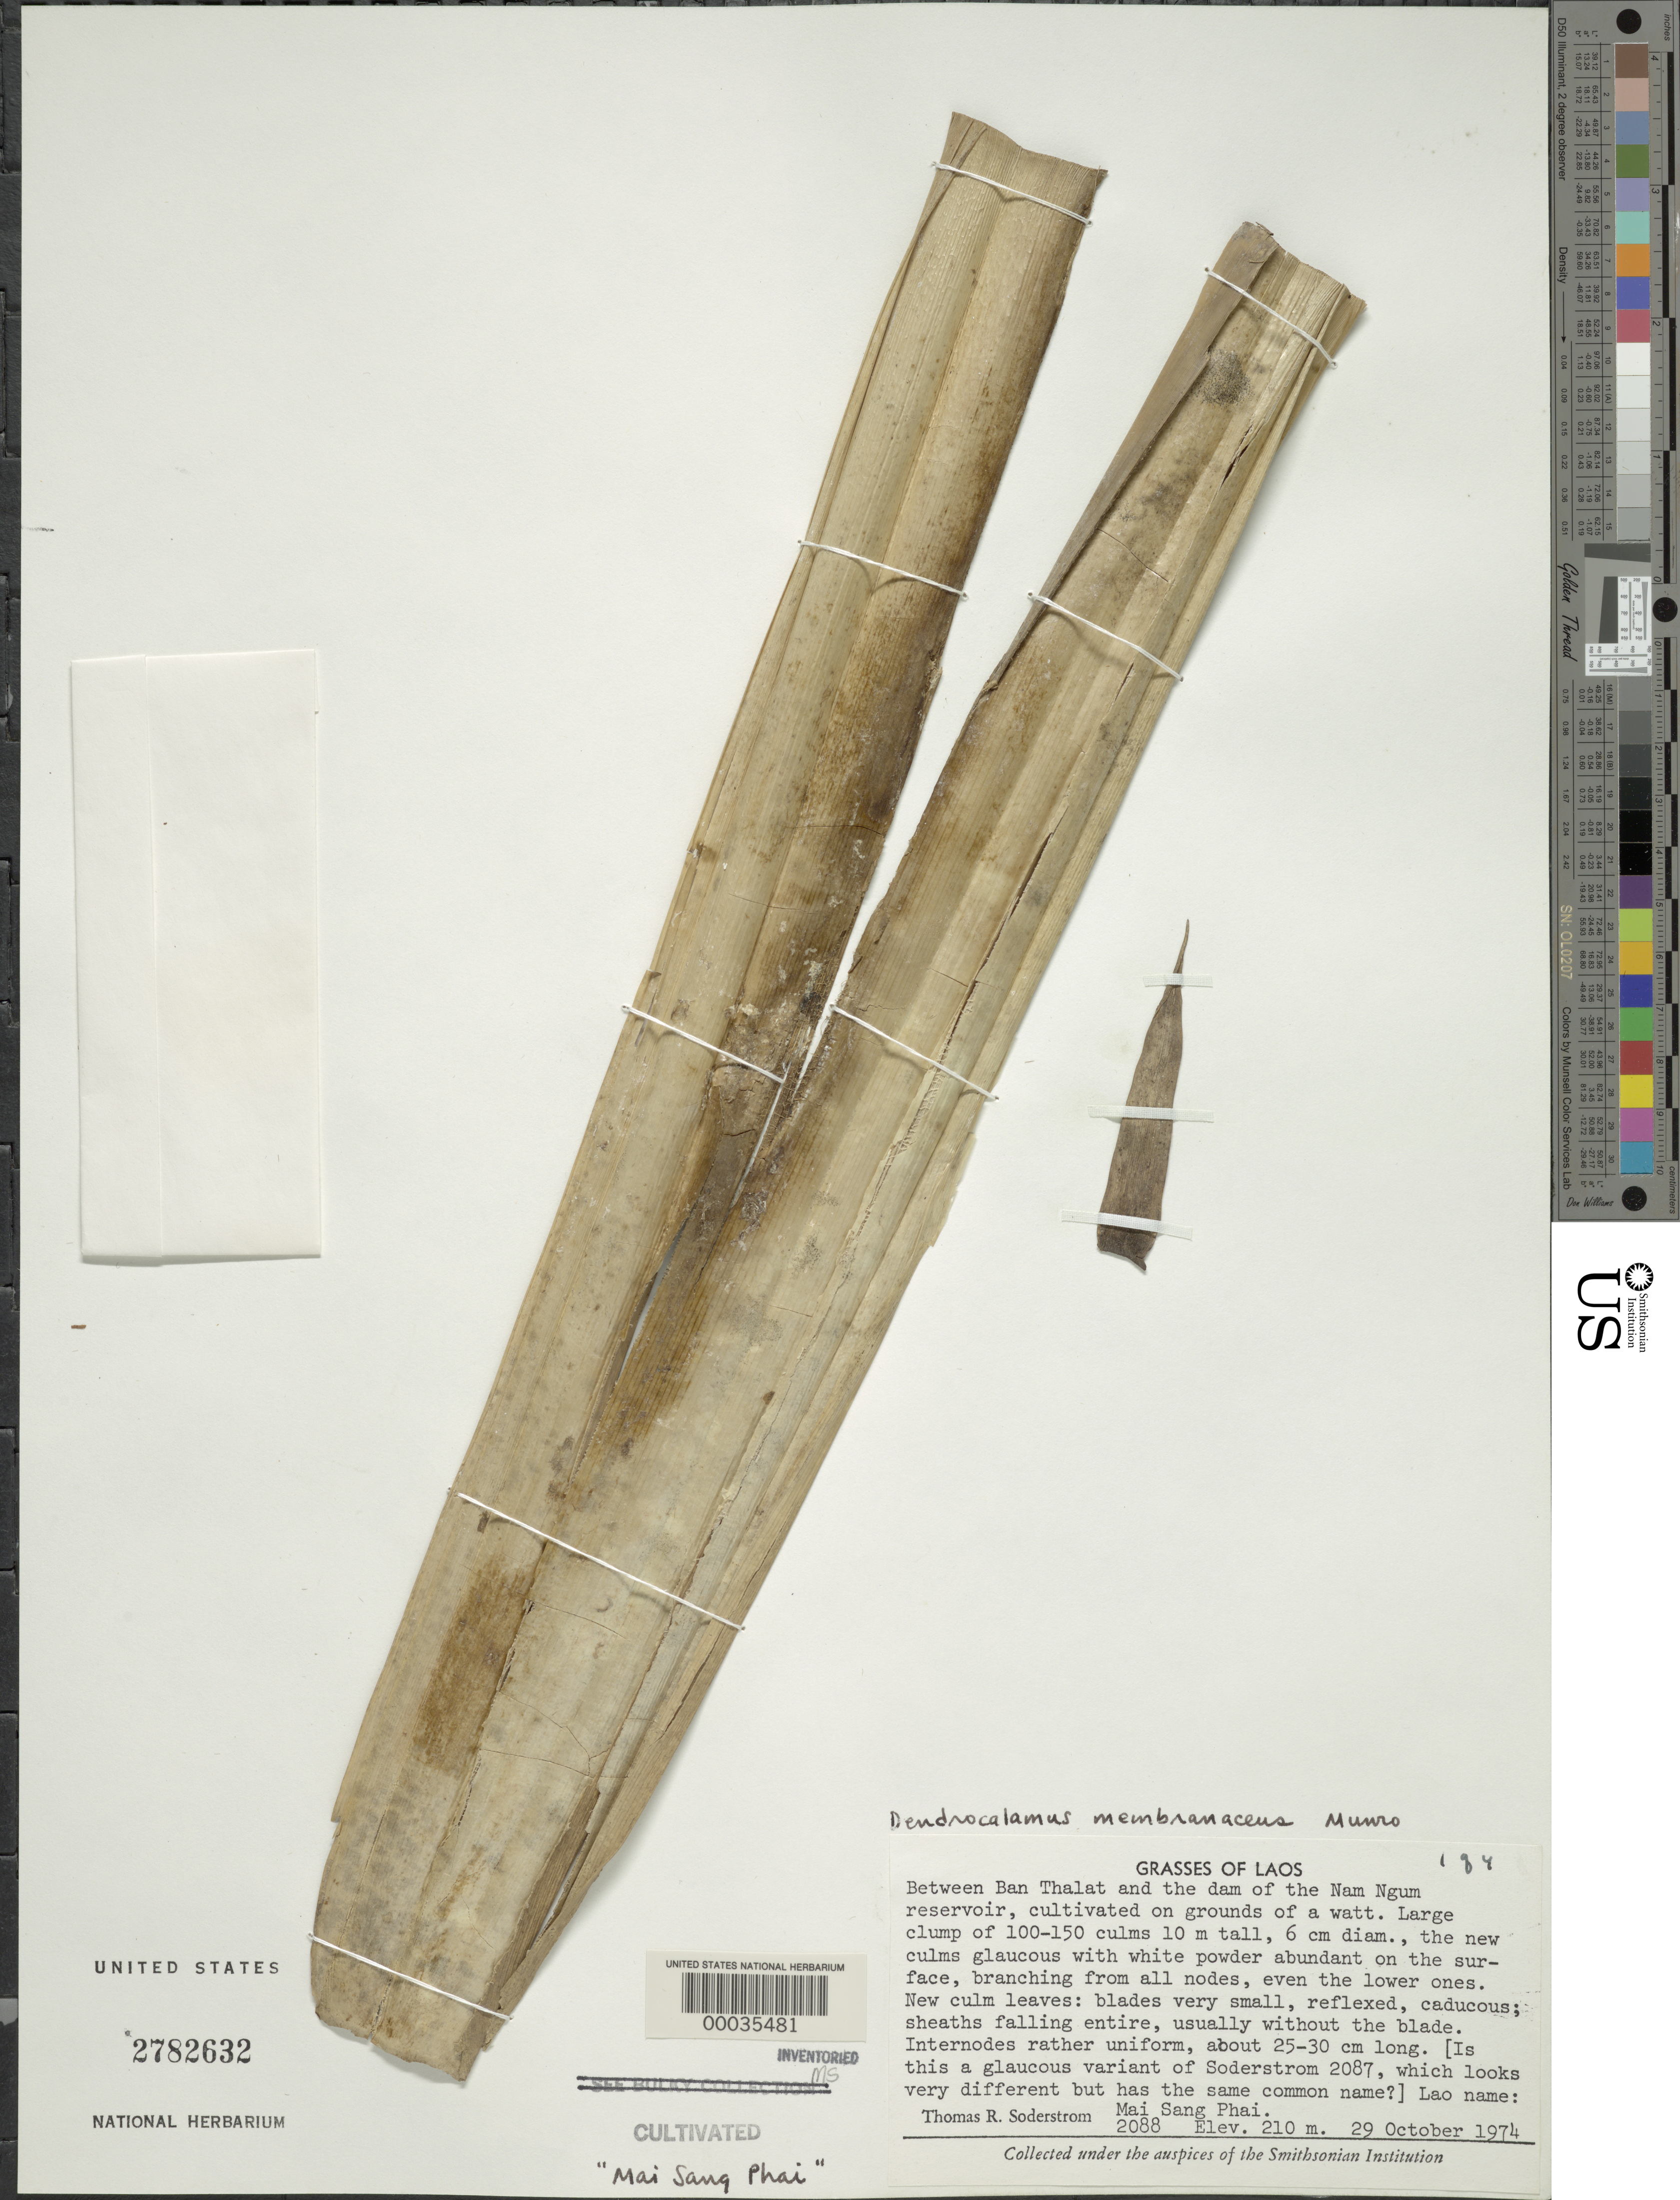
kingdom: Plantae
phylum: Tracheophyta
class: Liliopsida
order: Poales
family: Poaceae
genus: Dendrocalamus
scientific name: Dendrocalamus membranaceus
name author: Munro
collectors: T. R. Soderstrom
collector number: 2088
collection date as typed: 29 Oct 1974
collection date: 1974-10-29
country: Laos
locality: Ban Thalat, Nam Ngum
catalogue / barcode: US 2782632